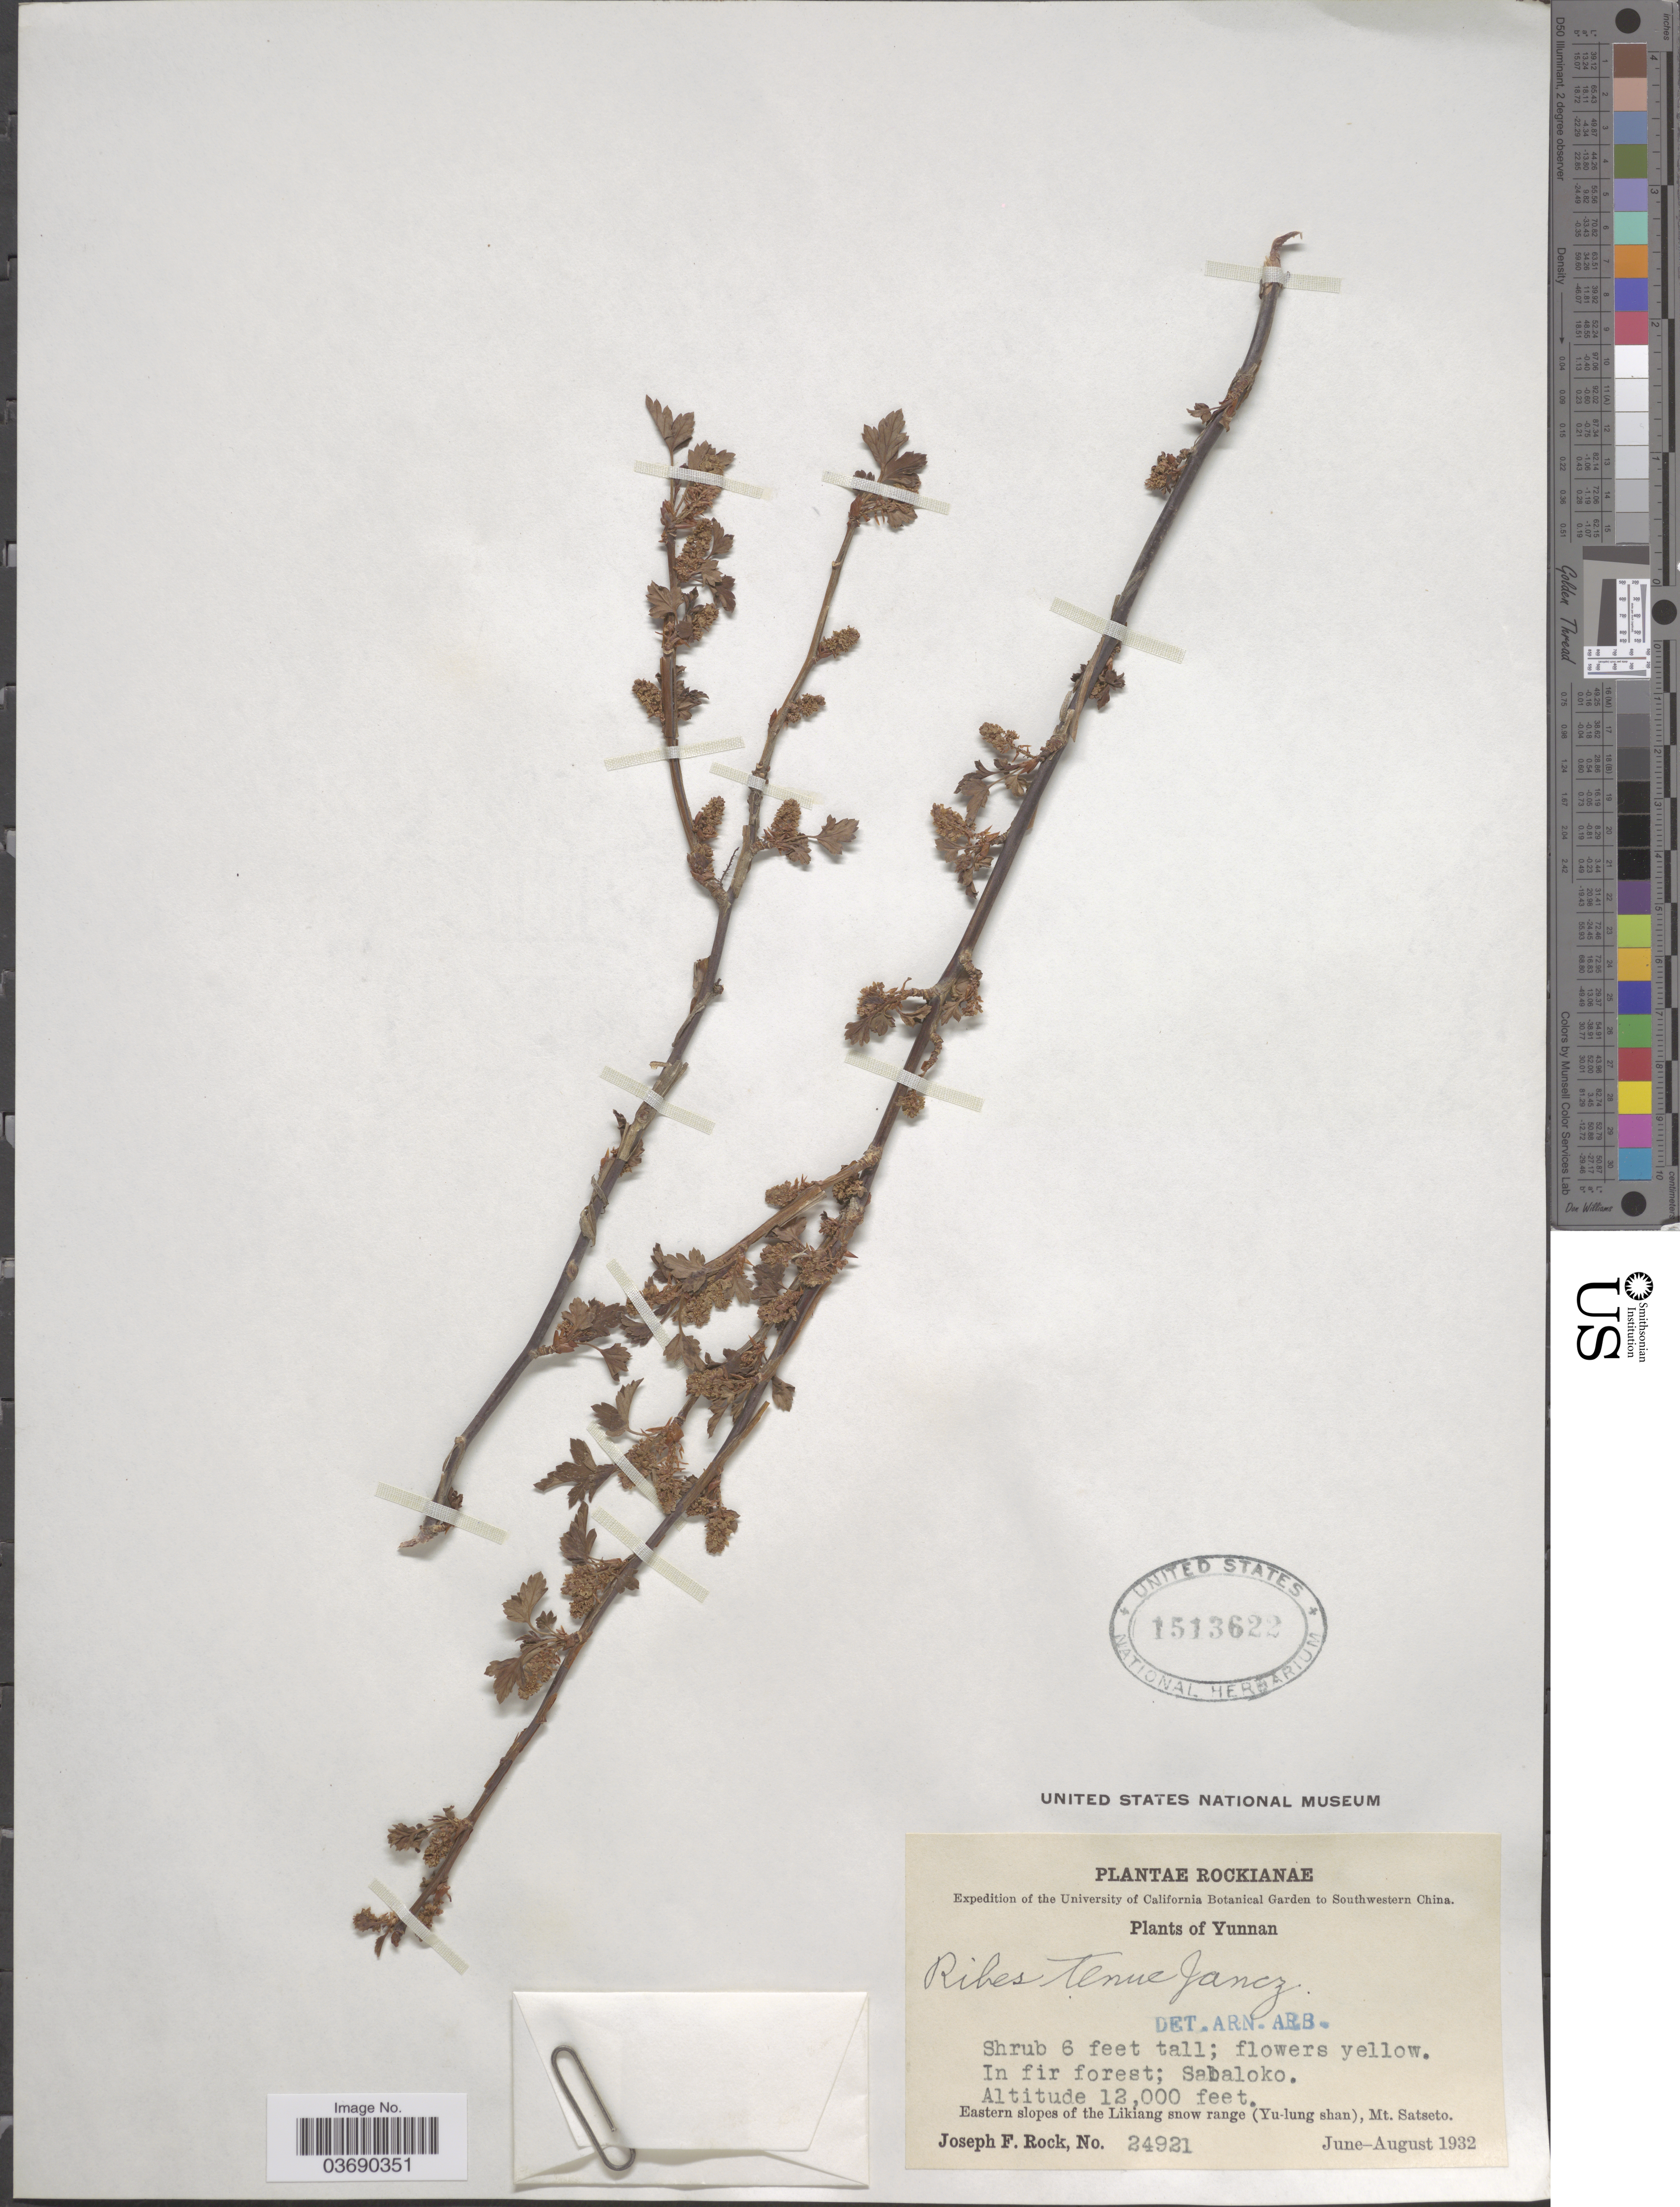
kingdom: Plantae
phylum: Tracheophyta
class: Magnoliopsida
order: Saxifragales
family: Grossulariaceae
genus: Ribes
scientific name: Ribes tenue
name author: Jancz.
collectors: J. F. Rock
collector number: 24921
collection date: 1932-06/1932-08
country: China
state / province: Yunnan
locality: Southwestern China. Eastern slopes of the Likiang snow range (Yu-lung shan), Mt. Satseto.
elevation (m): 3658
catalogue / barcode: US 1513622